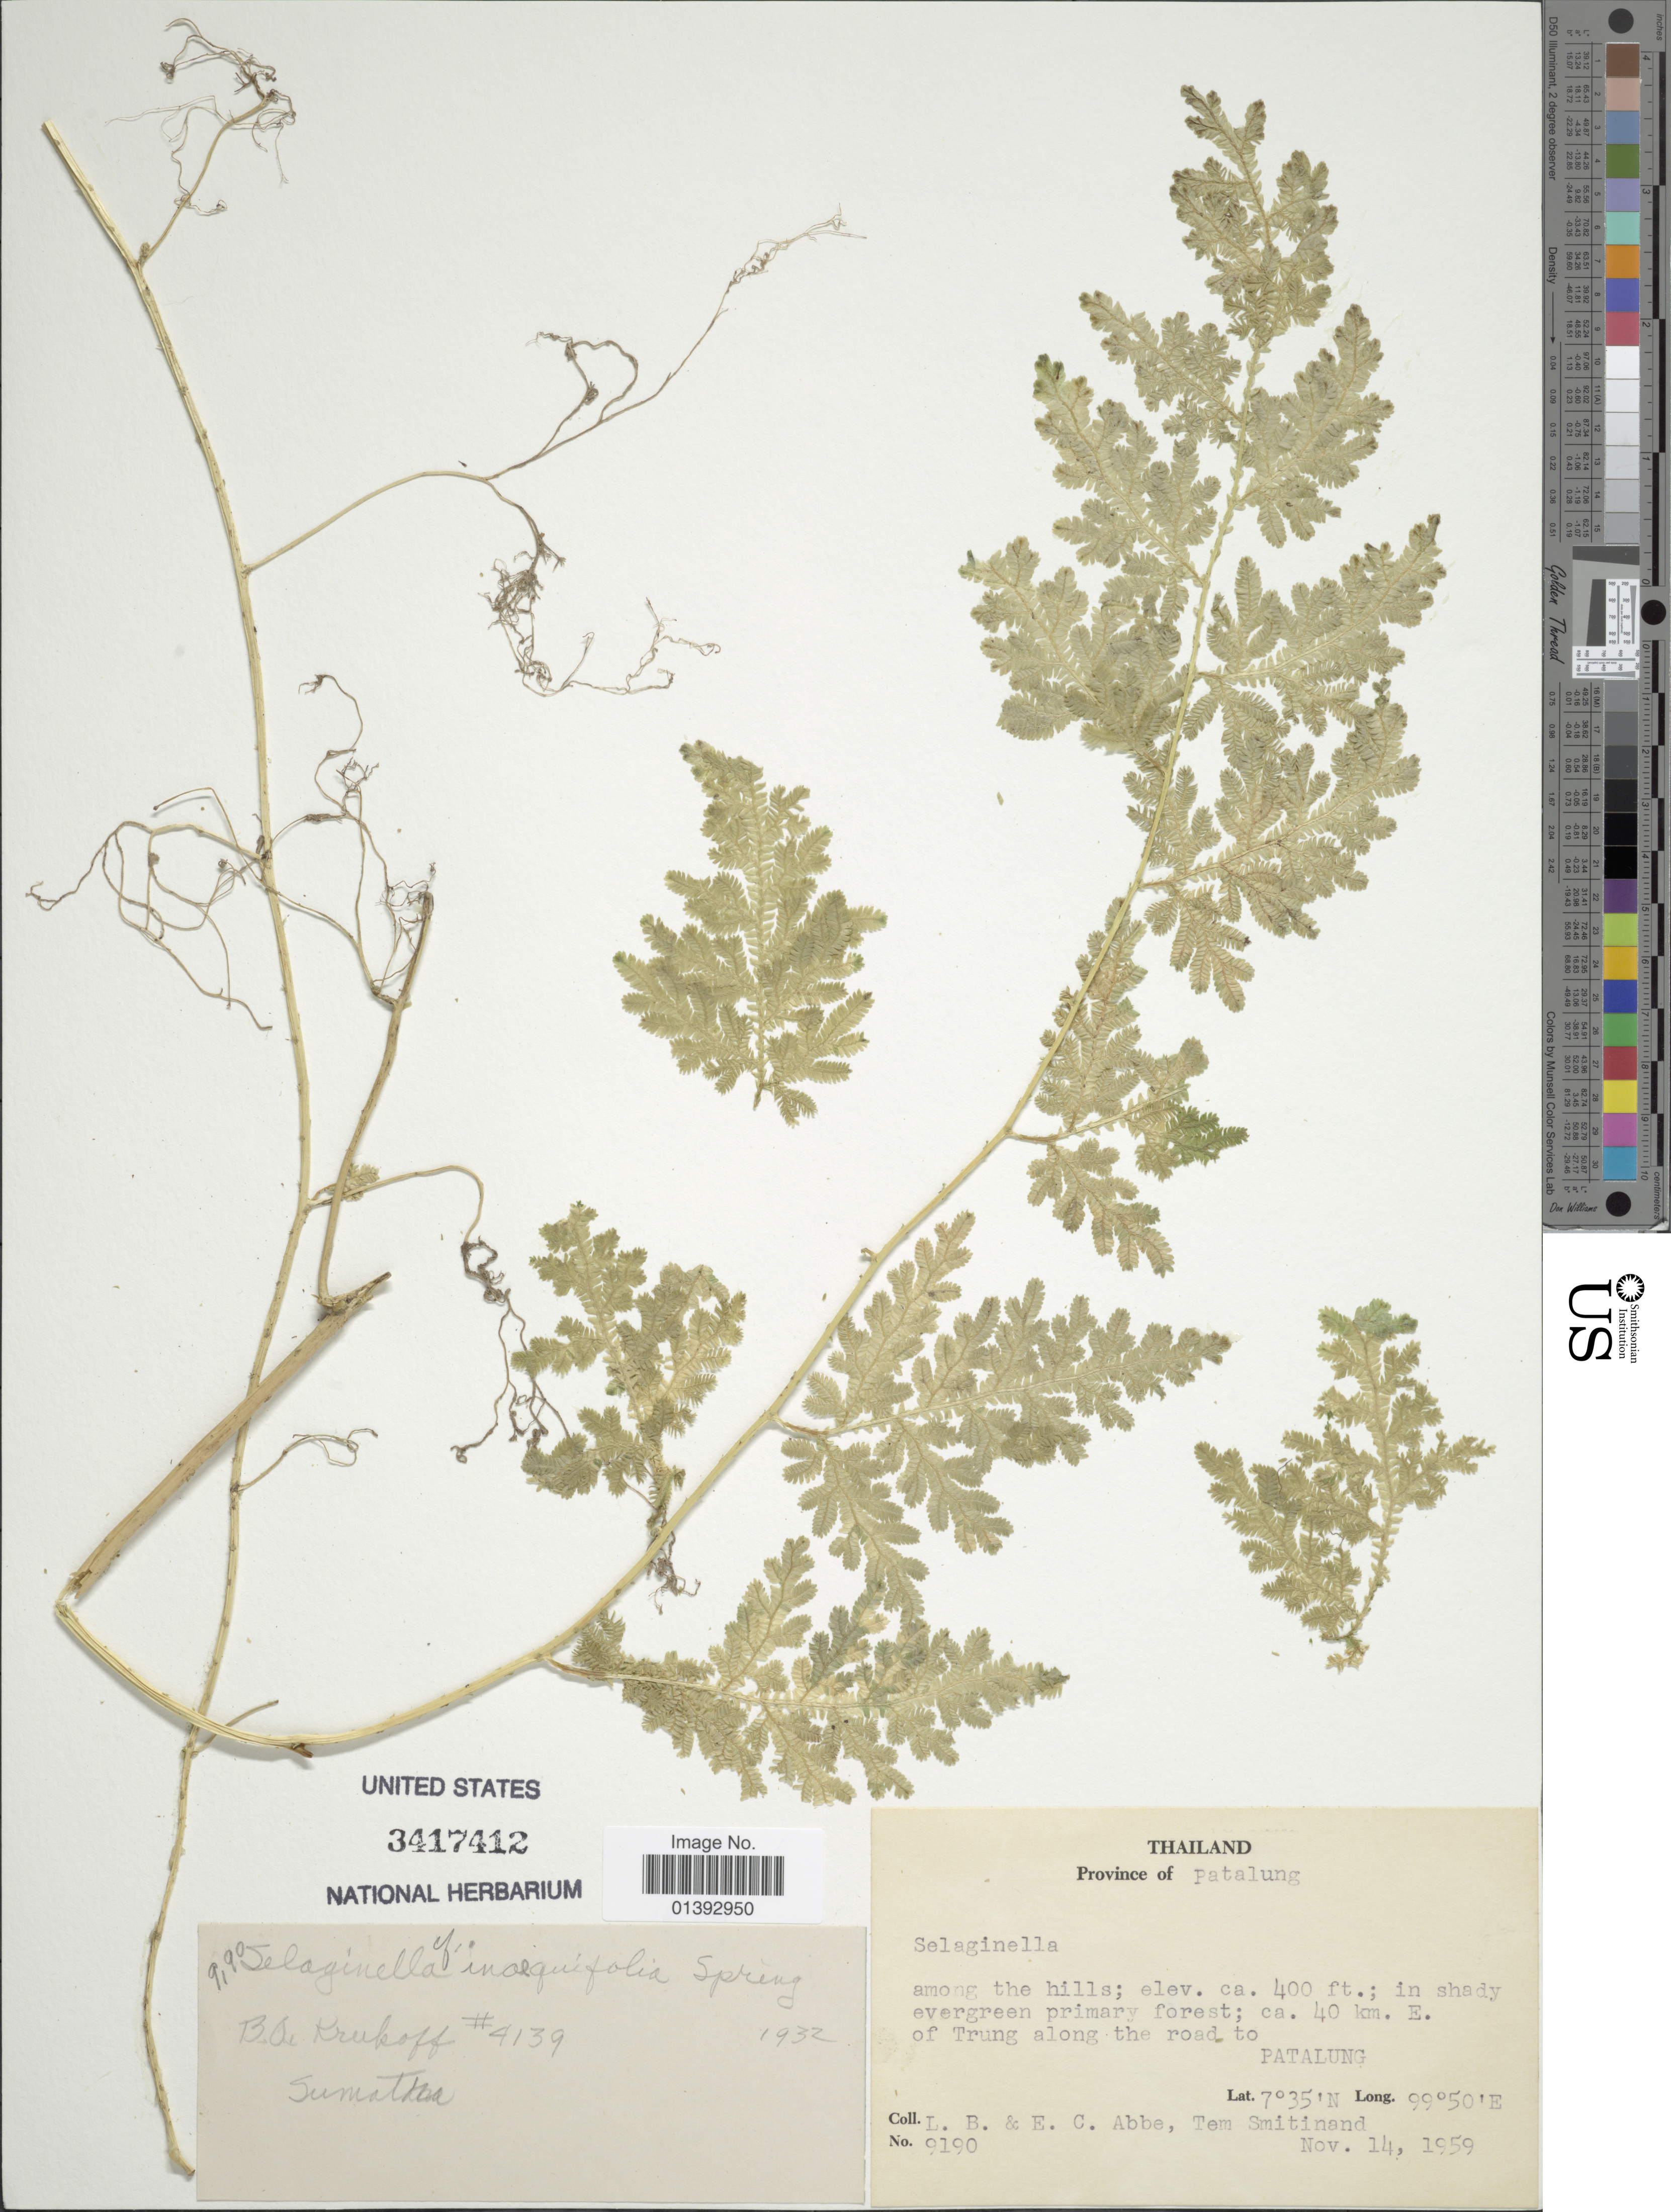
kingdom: Plantae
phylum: Tracheophyta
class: Lycopodiopsida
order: Selaginellales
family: Selaginellaceae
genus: Selaginella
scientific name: Selaginella inaequalifolia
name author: (Hook. & Grev.) Spring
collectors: L. B. Abbe, E. C. Abbe & T. Smitinand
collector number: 9190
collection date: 1959-11-14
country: Thailand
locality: Province of Patalung, among the hills, in shady evergreen primary forest; ca. 40km. E. of Trung along the road to Patalung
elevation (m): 122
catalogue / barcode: US 3417412